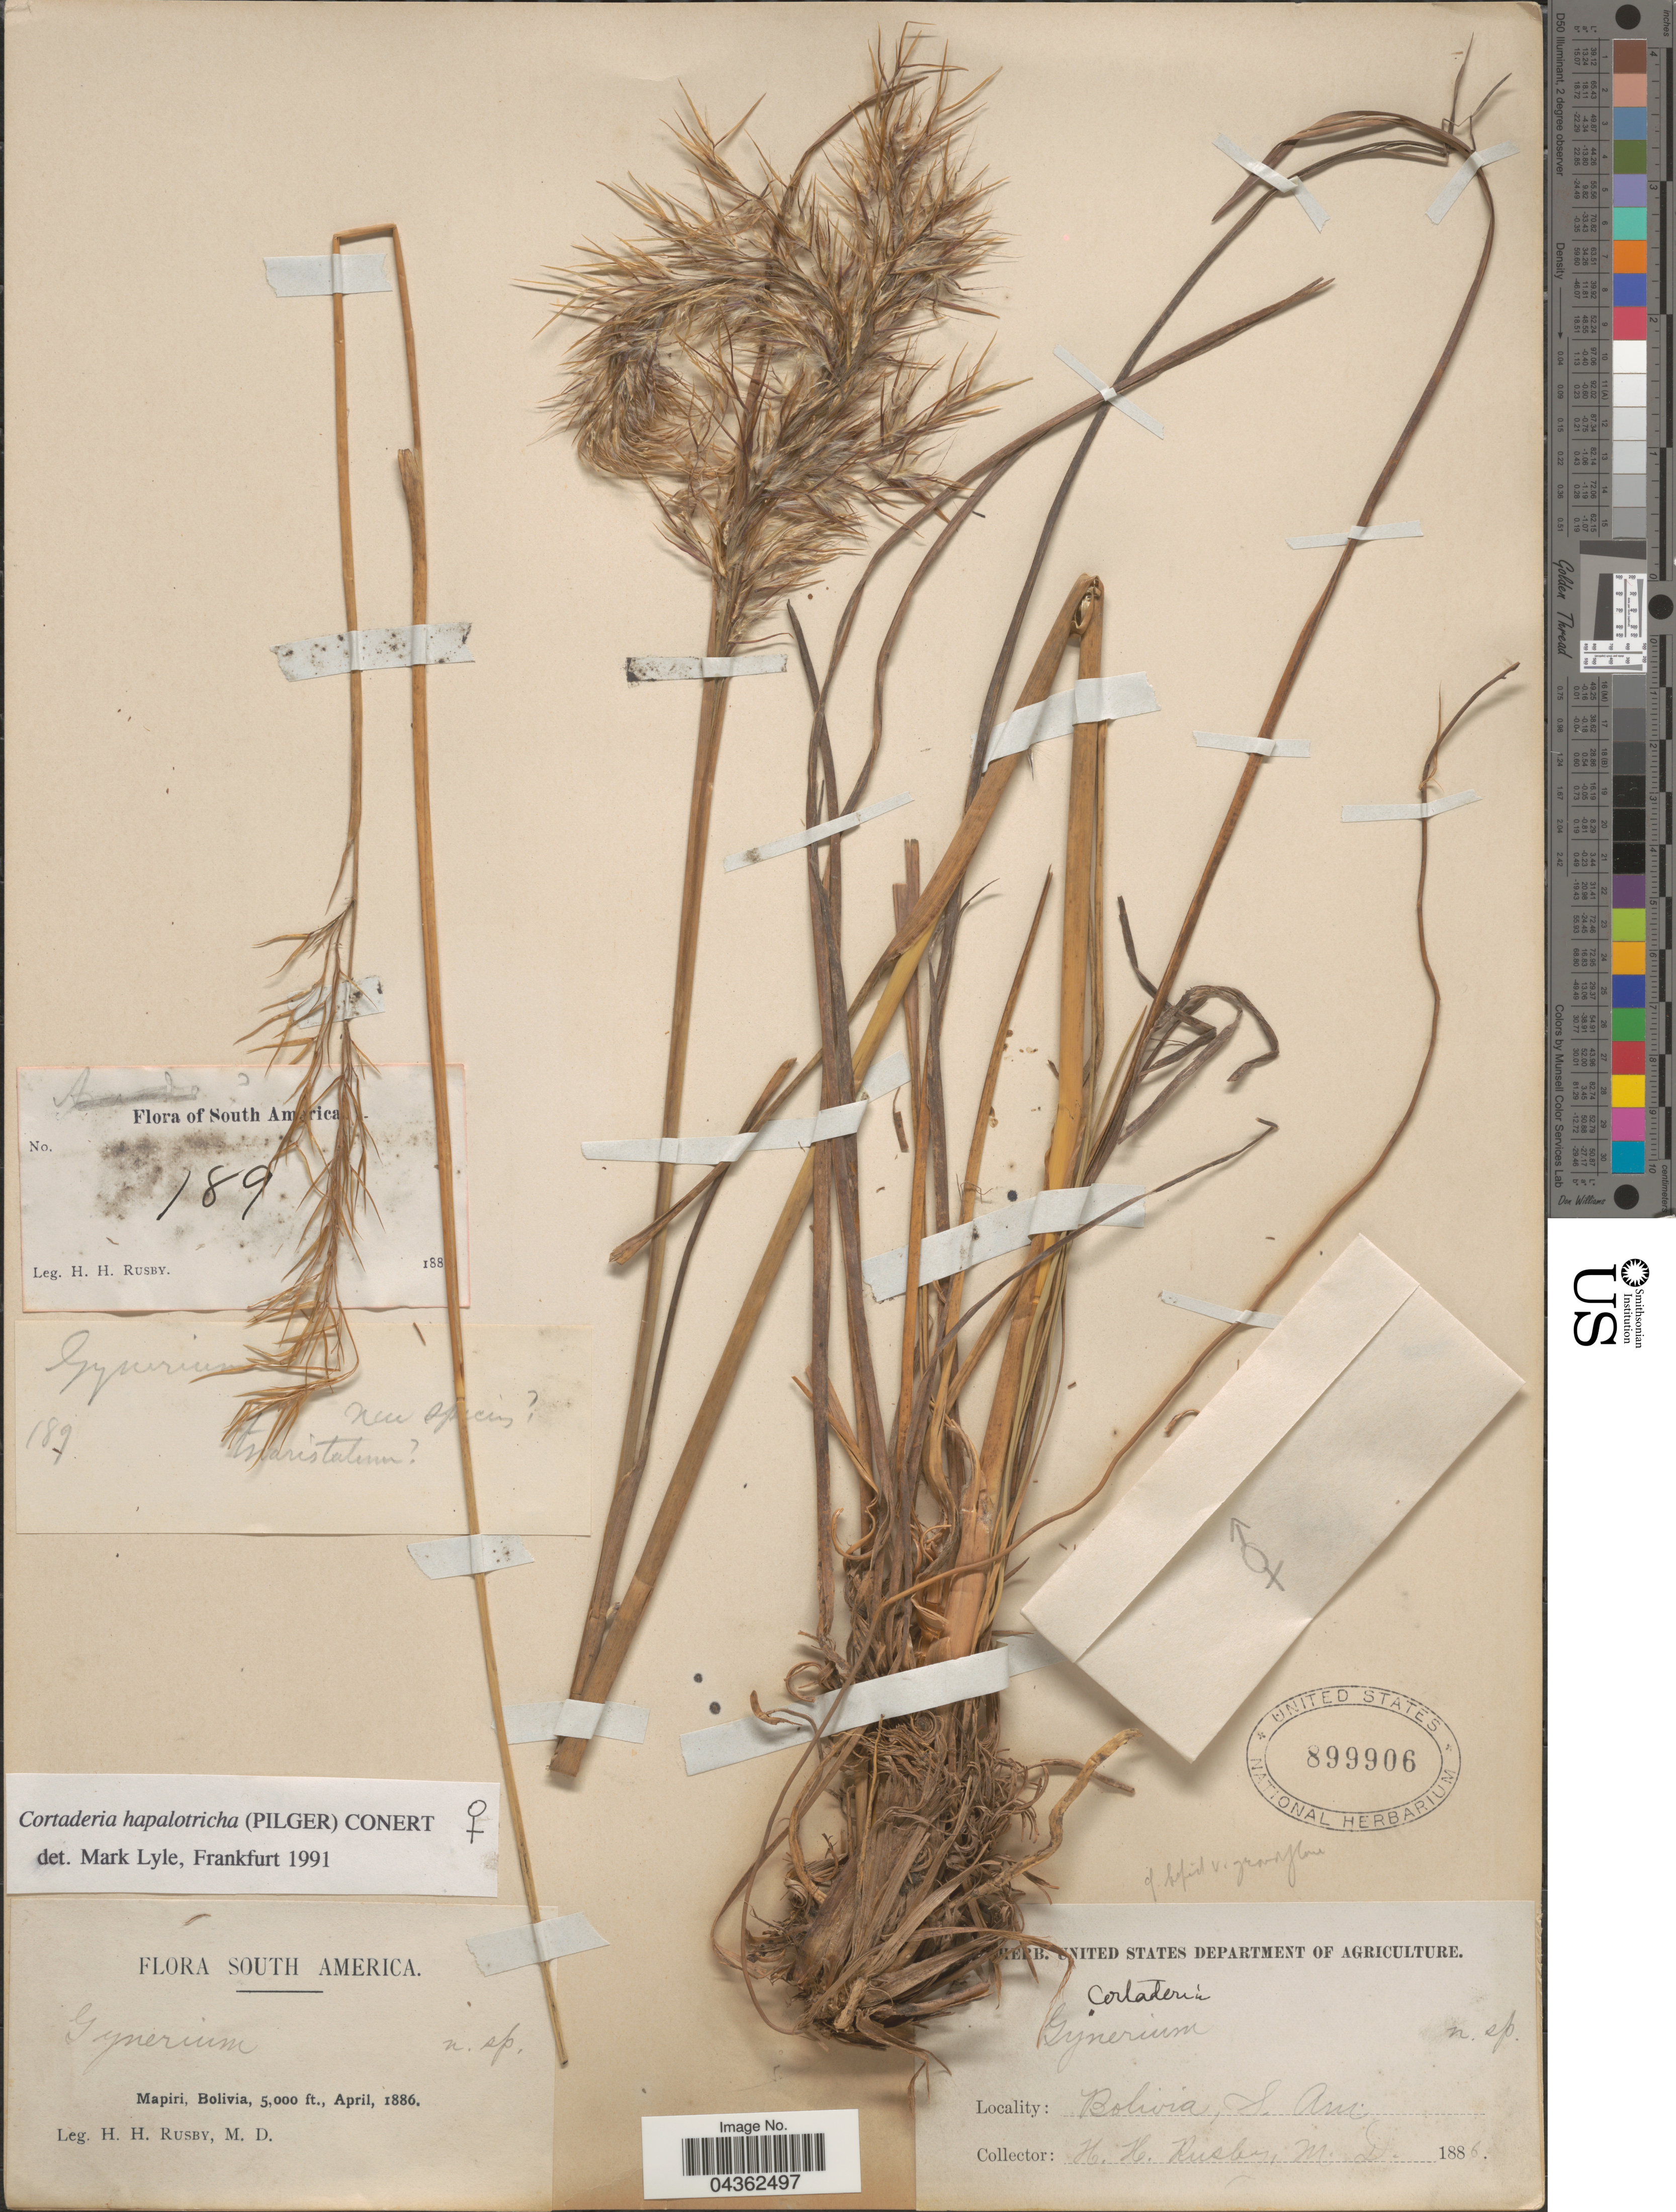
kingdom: Plantae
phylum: Tracheophyta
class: Liliopsida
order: Poales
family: Poaceae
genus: Cortaderia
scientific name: Cortaderia hapalotricha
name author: (Pilg.) Conert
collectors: H. H. Rusby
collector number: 189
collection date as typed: April, 1886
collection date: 1886-04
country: Bolivia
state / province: La Páz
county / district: Larecaja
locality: Mapiri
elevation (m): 1524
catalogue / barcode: US 899906